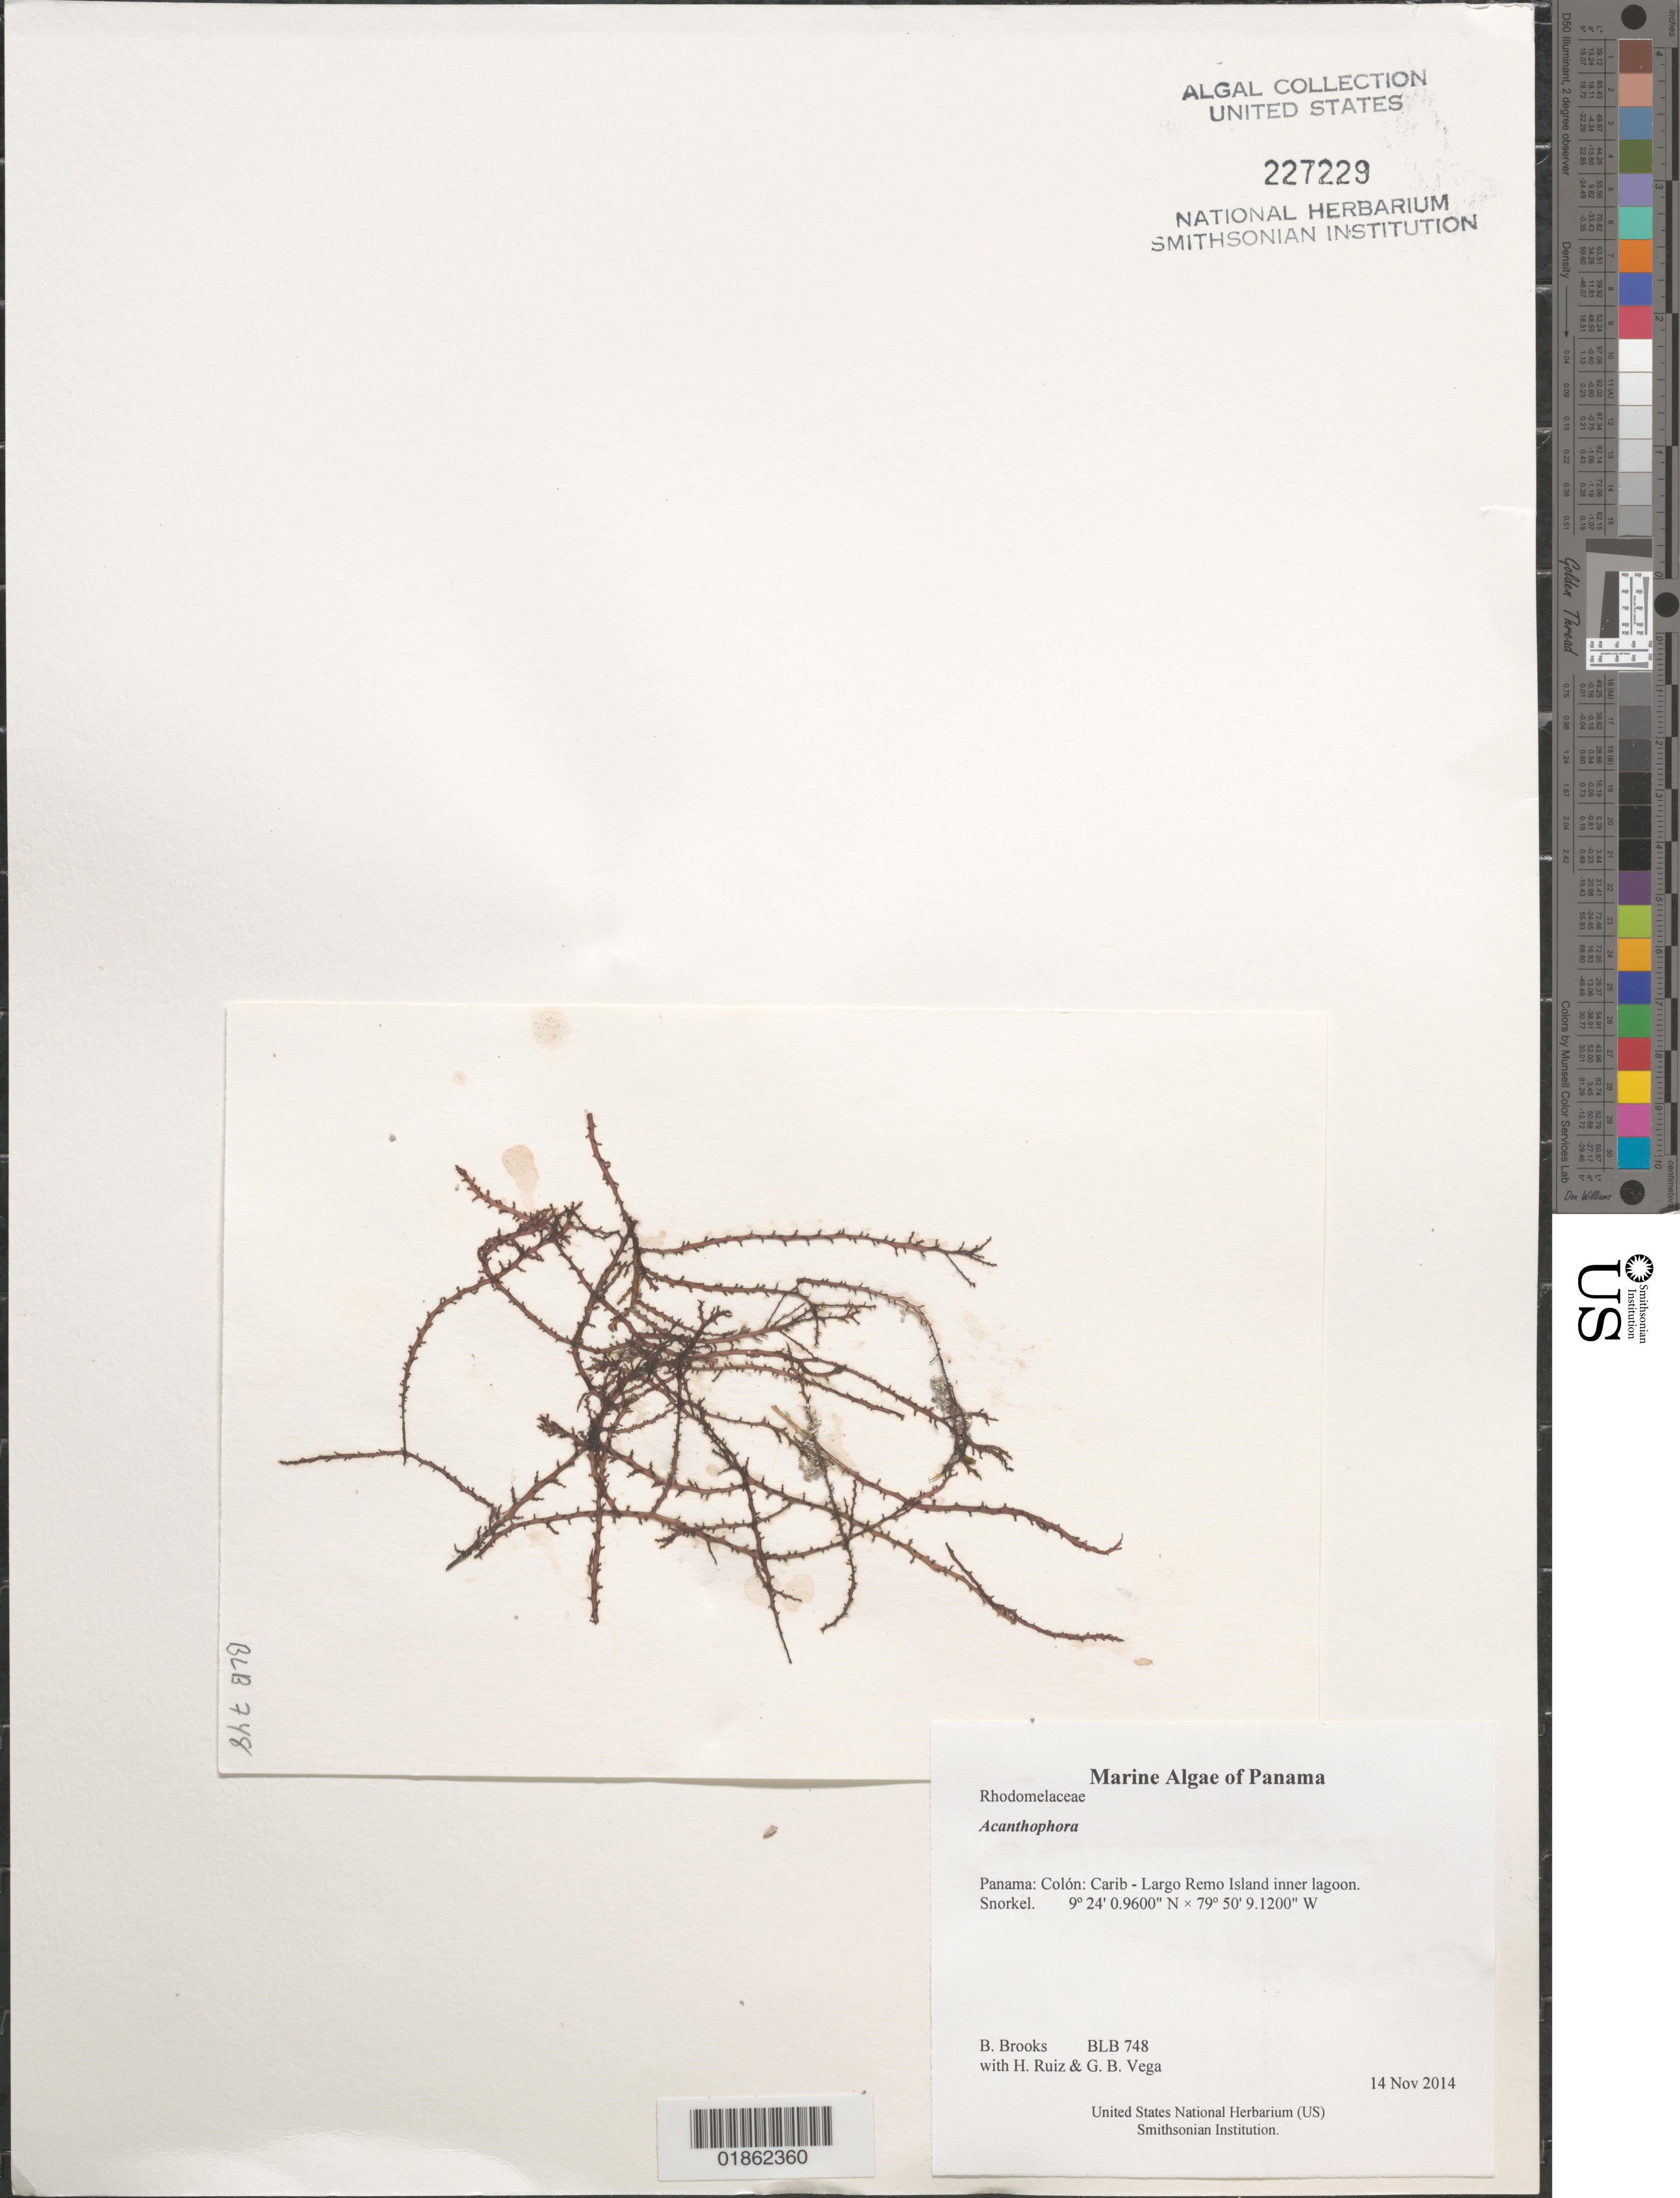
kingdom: Plantae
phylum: Rhodophyta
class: Florideophyceae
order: Ceramiales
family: Rhodomelaceae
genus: Acanthophora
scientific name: Acanthophora sp.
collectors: B. Brooks, H. Ruiz & G. B. Vega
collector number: BLB 748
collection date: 2014-11-14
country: Panama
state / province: Colón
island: Largo Remo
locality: Carib - Largo Remo Island inner lagoon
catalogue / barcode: US 227229